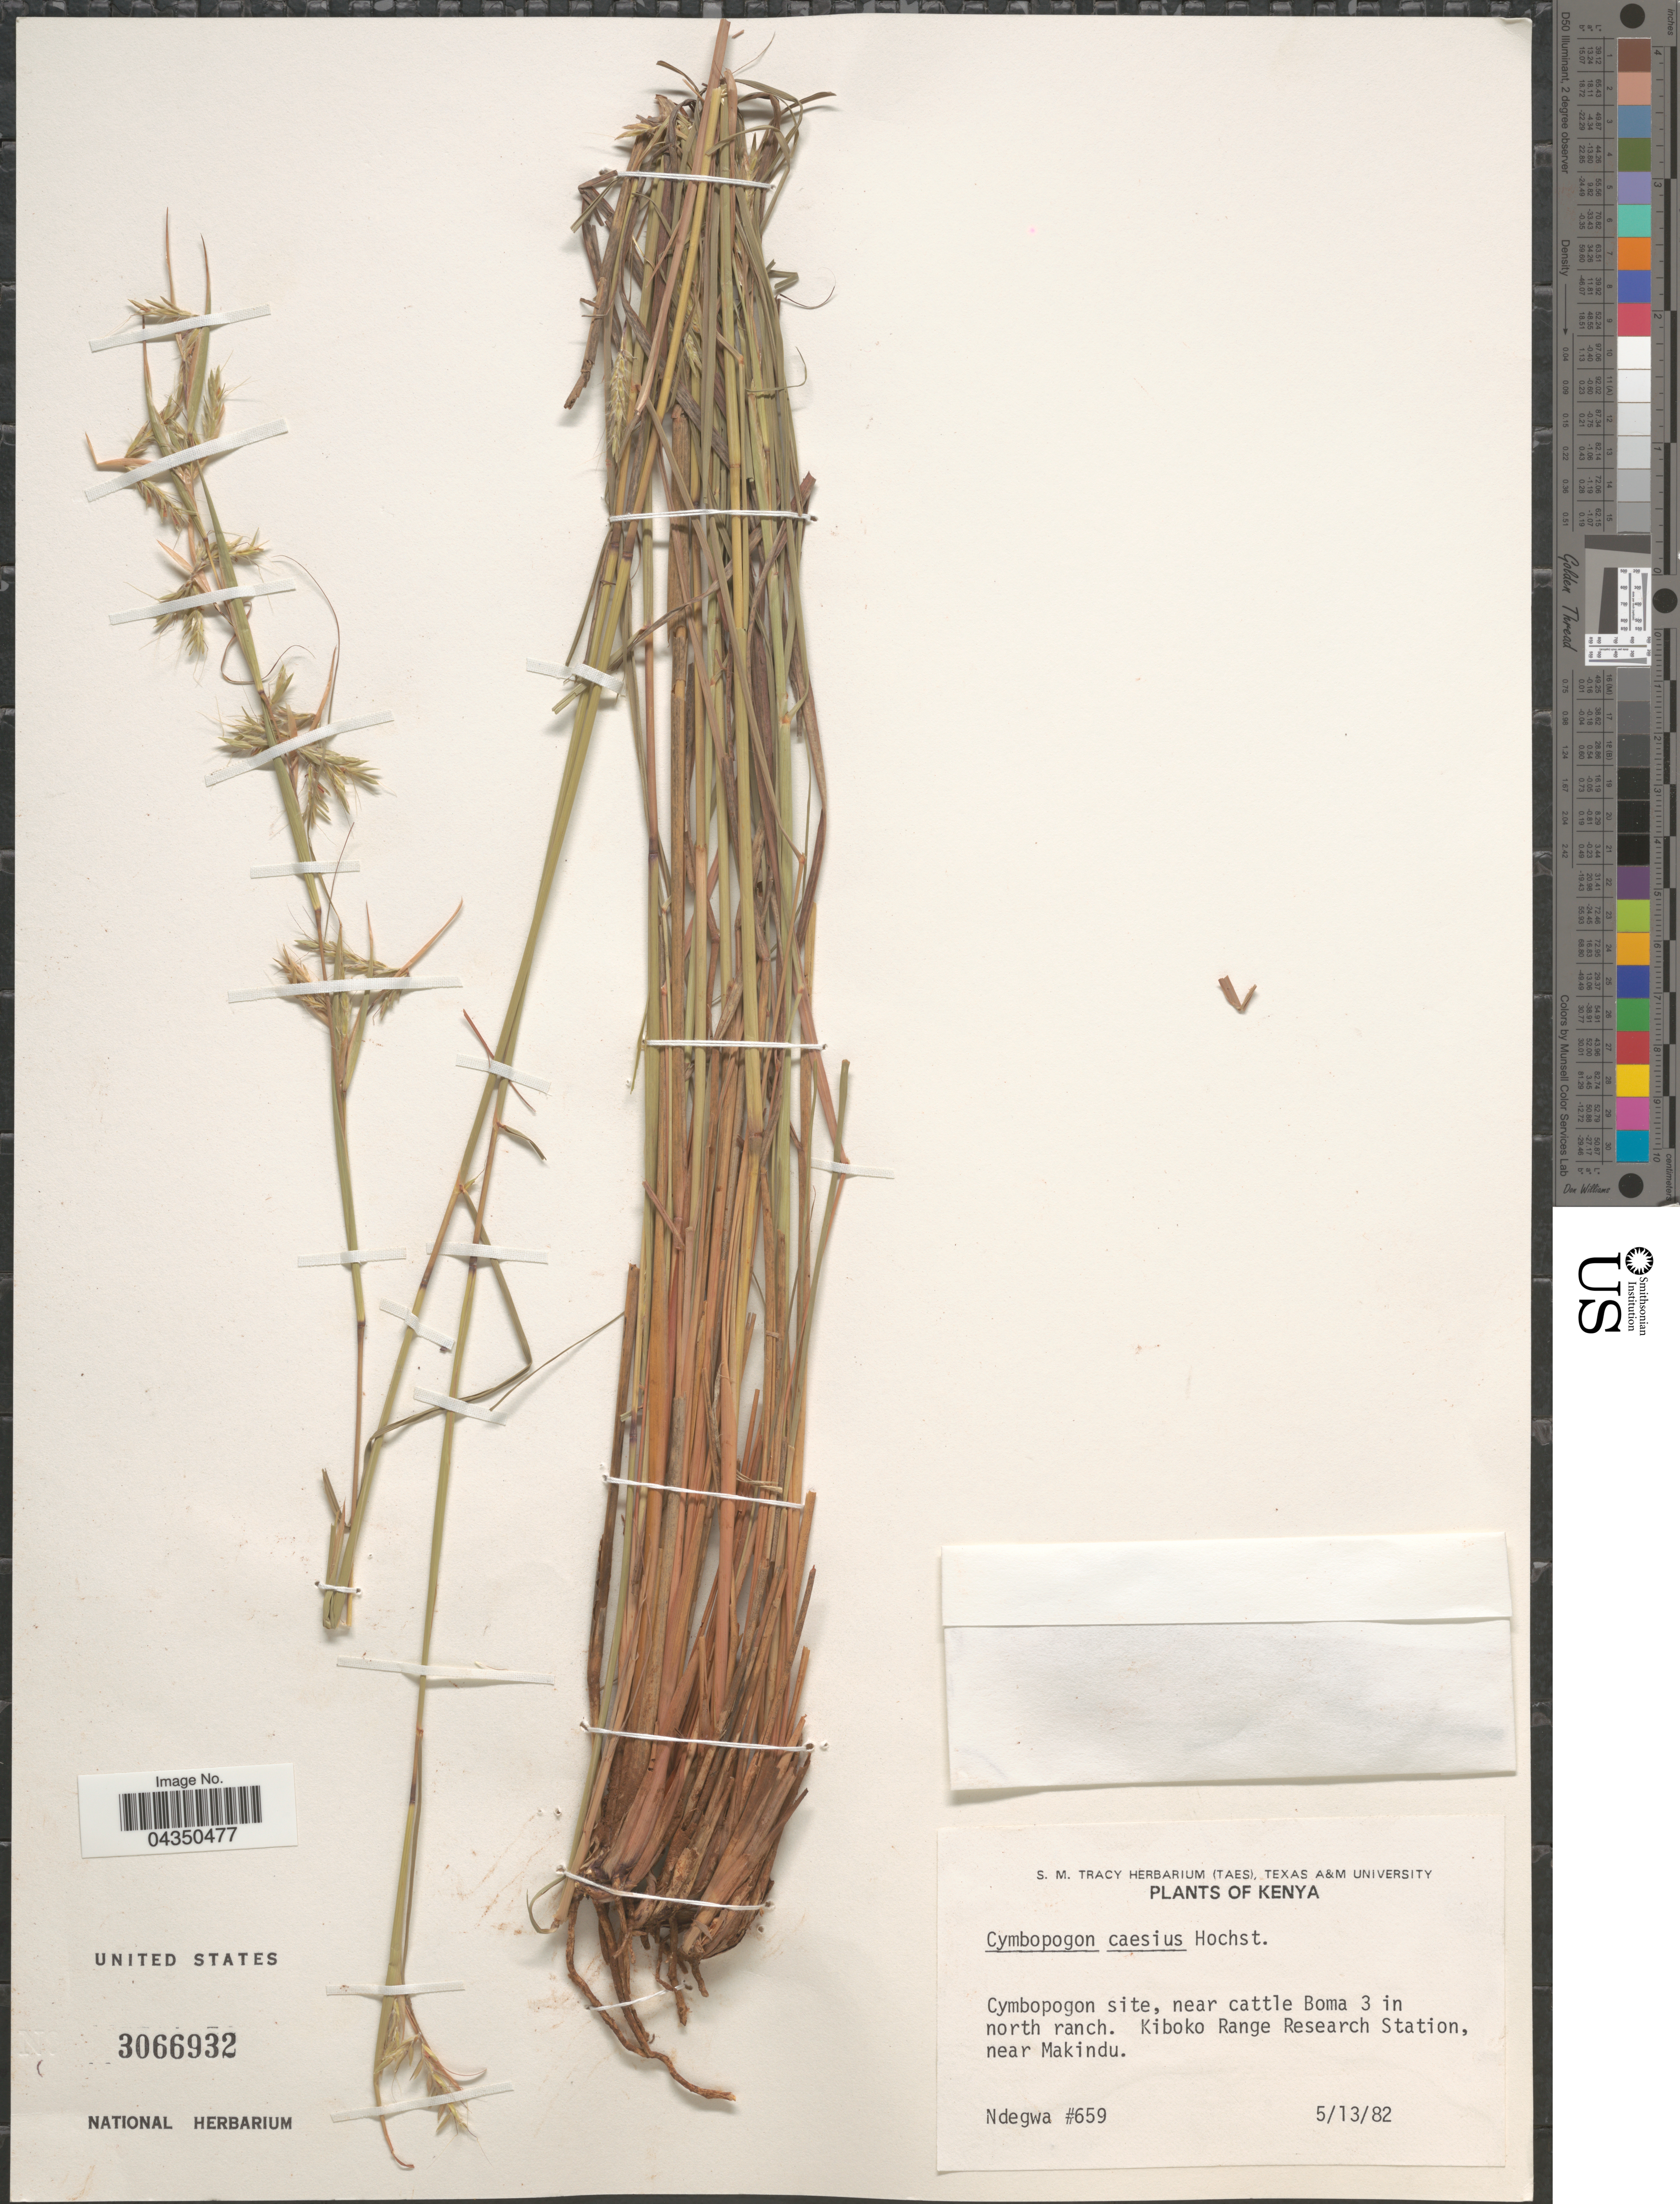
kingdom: Plantae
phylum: Tracheophyta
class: Liliopsida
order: Poales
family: Poaceae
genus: Cymbopogon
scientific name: Cymbopogon caesius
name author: (Nees ex Hook. & Arn.) Stapf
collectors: -. Ndegwa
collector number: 659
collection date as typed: Transcribed d/m/y: 13/5/82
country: Kenya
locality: Cymbopogon site, near cattle Boma 3 in north ranch. Kiboko Range Research Station, near Makindu.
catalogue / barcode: US 3066932